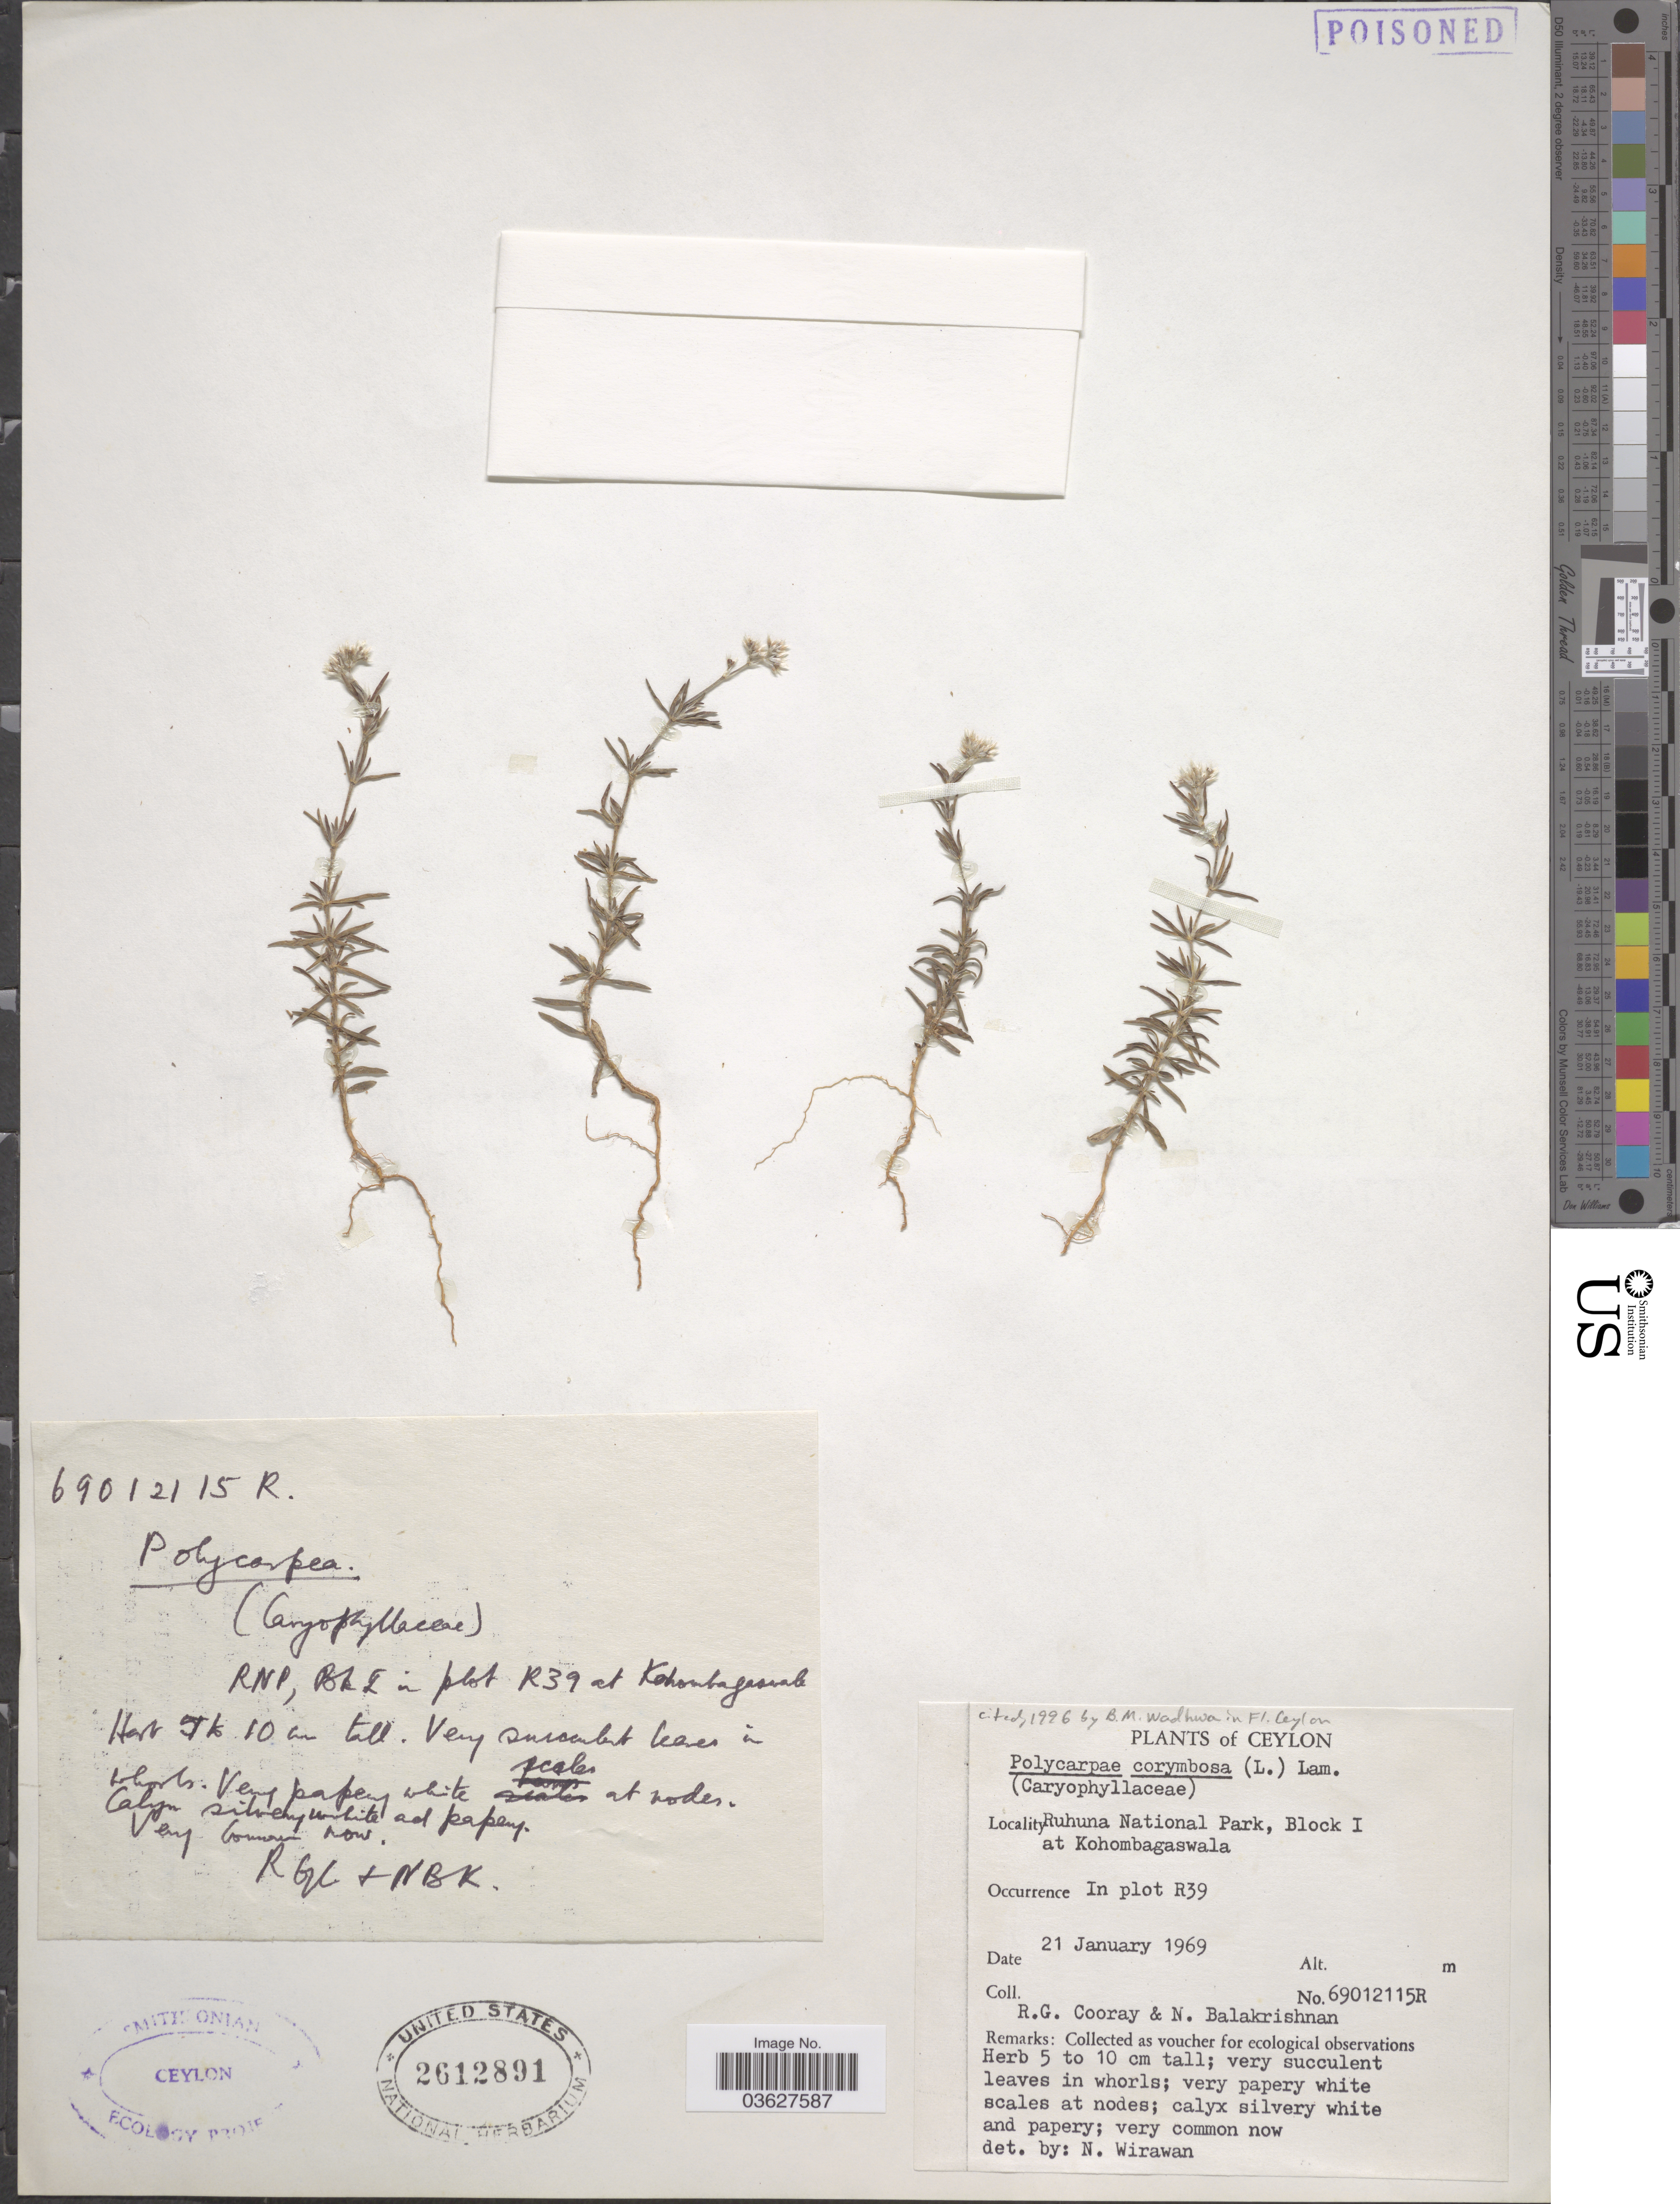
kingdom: Plantae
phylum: Tracheophyta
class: Magnoliopsida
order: Caryophyllales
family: Caryophyllaceae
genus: Polycarpaea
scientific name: Polycarpaea corymbosa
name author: (L.) Lam.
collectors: R. Cooray & N. Balakrishnan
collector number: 69012115R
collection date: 1969-01-21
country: Sri Lanka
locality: Ceylon. Ruhuna National Park, Block I at Kohombagaswala. In plot R39.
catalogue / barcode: US 2612891